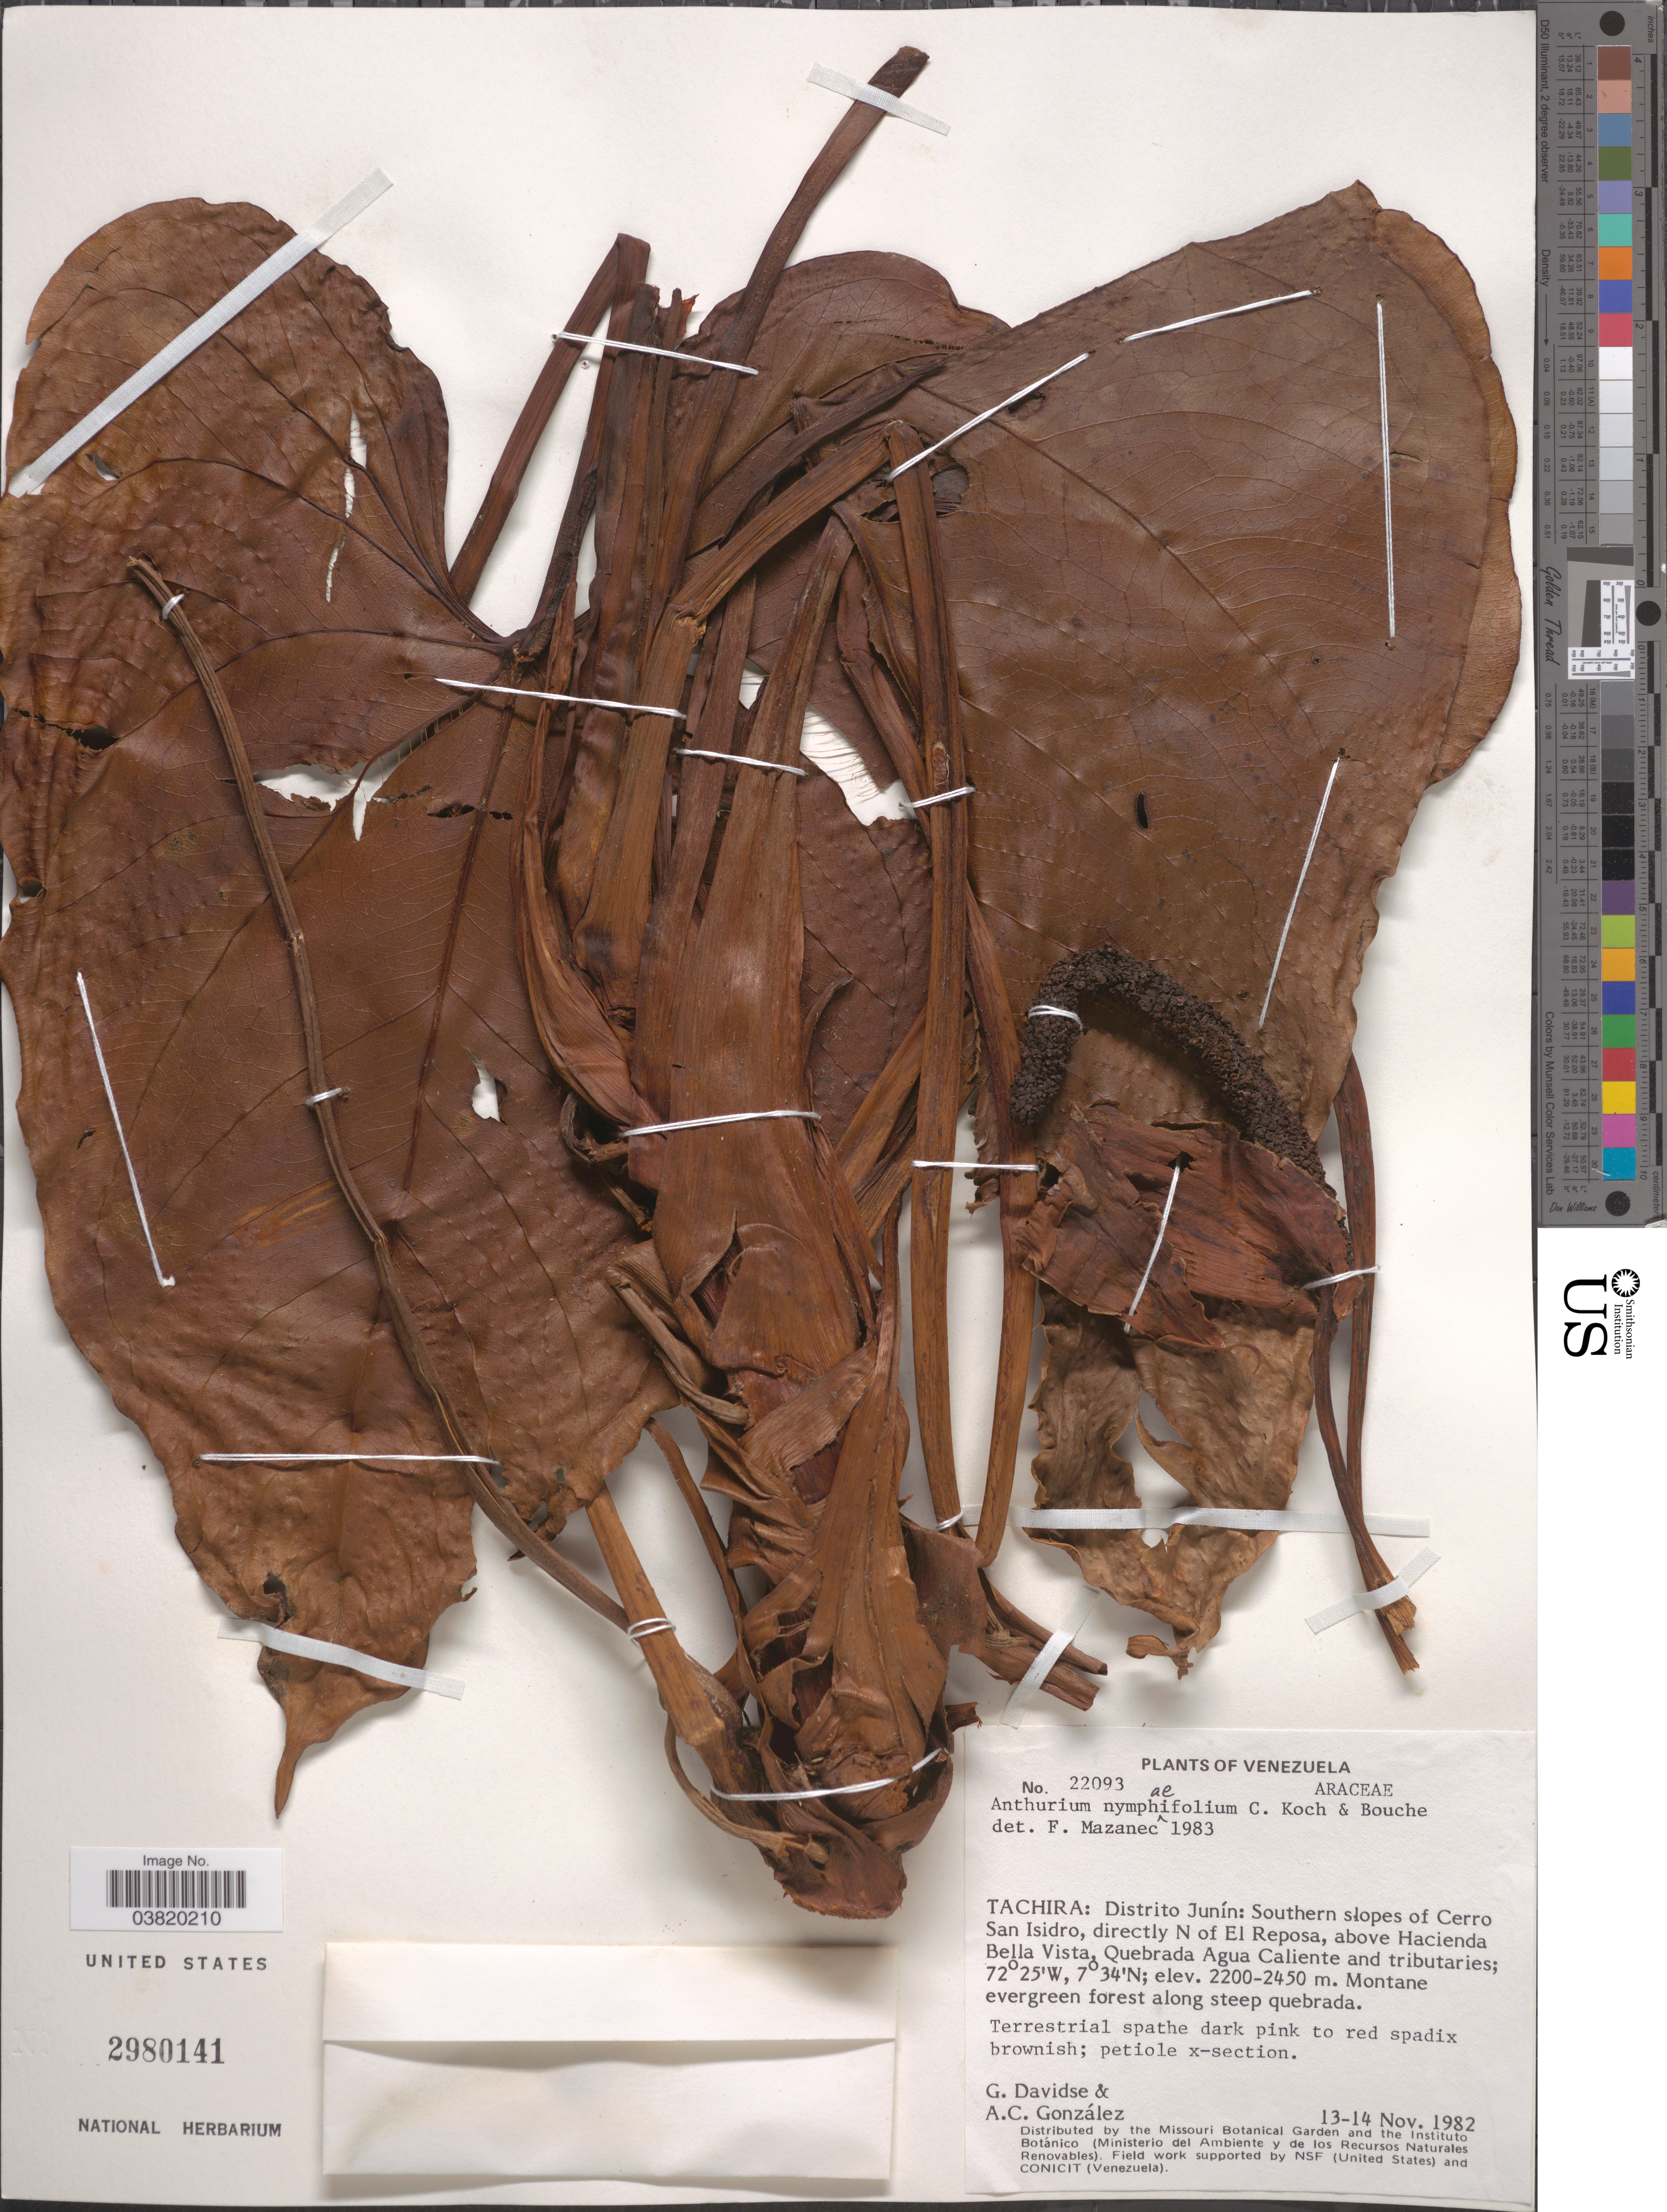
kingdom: Plantae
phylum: Tracheophyta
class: Liliopsida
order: Alismatales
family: Araceae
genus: Anthurium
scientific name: Anthurium nymphaeifolium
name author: K. Koch & C.D. Bouché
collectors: G. Davidse & A. C. González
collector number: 22093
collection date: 1982-11-13/1982-11-14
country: Venezuela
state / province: Tachira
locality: Distrito Junín: Southern slopes of Cerro San Isidro, directly N of El Reposa, above Hacienda Bella Vista, Quebrada Agua Caliente and tributaries.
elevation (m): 2200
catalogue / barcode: US 2980141